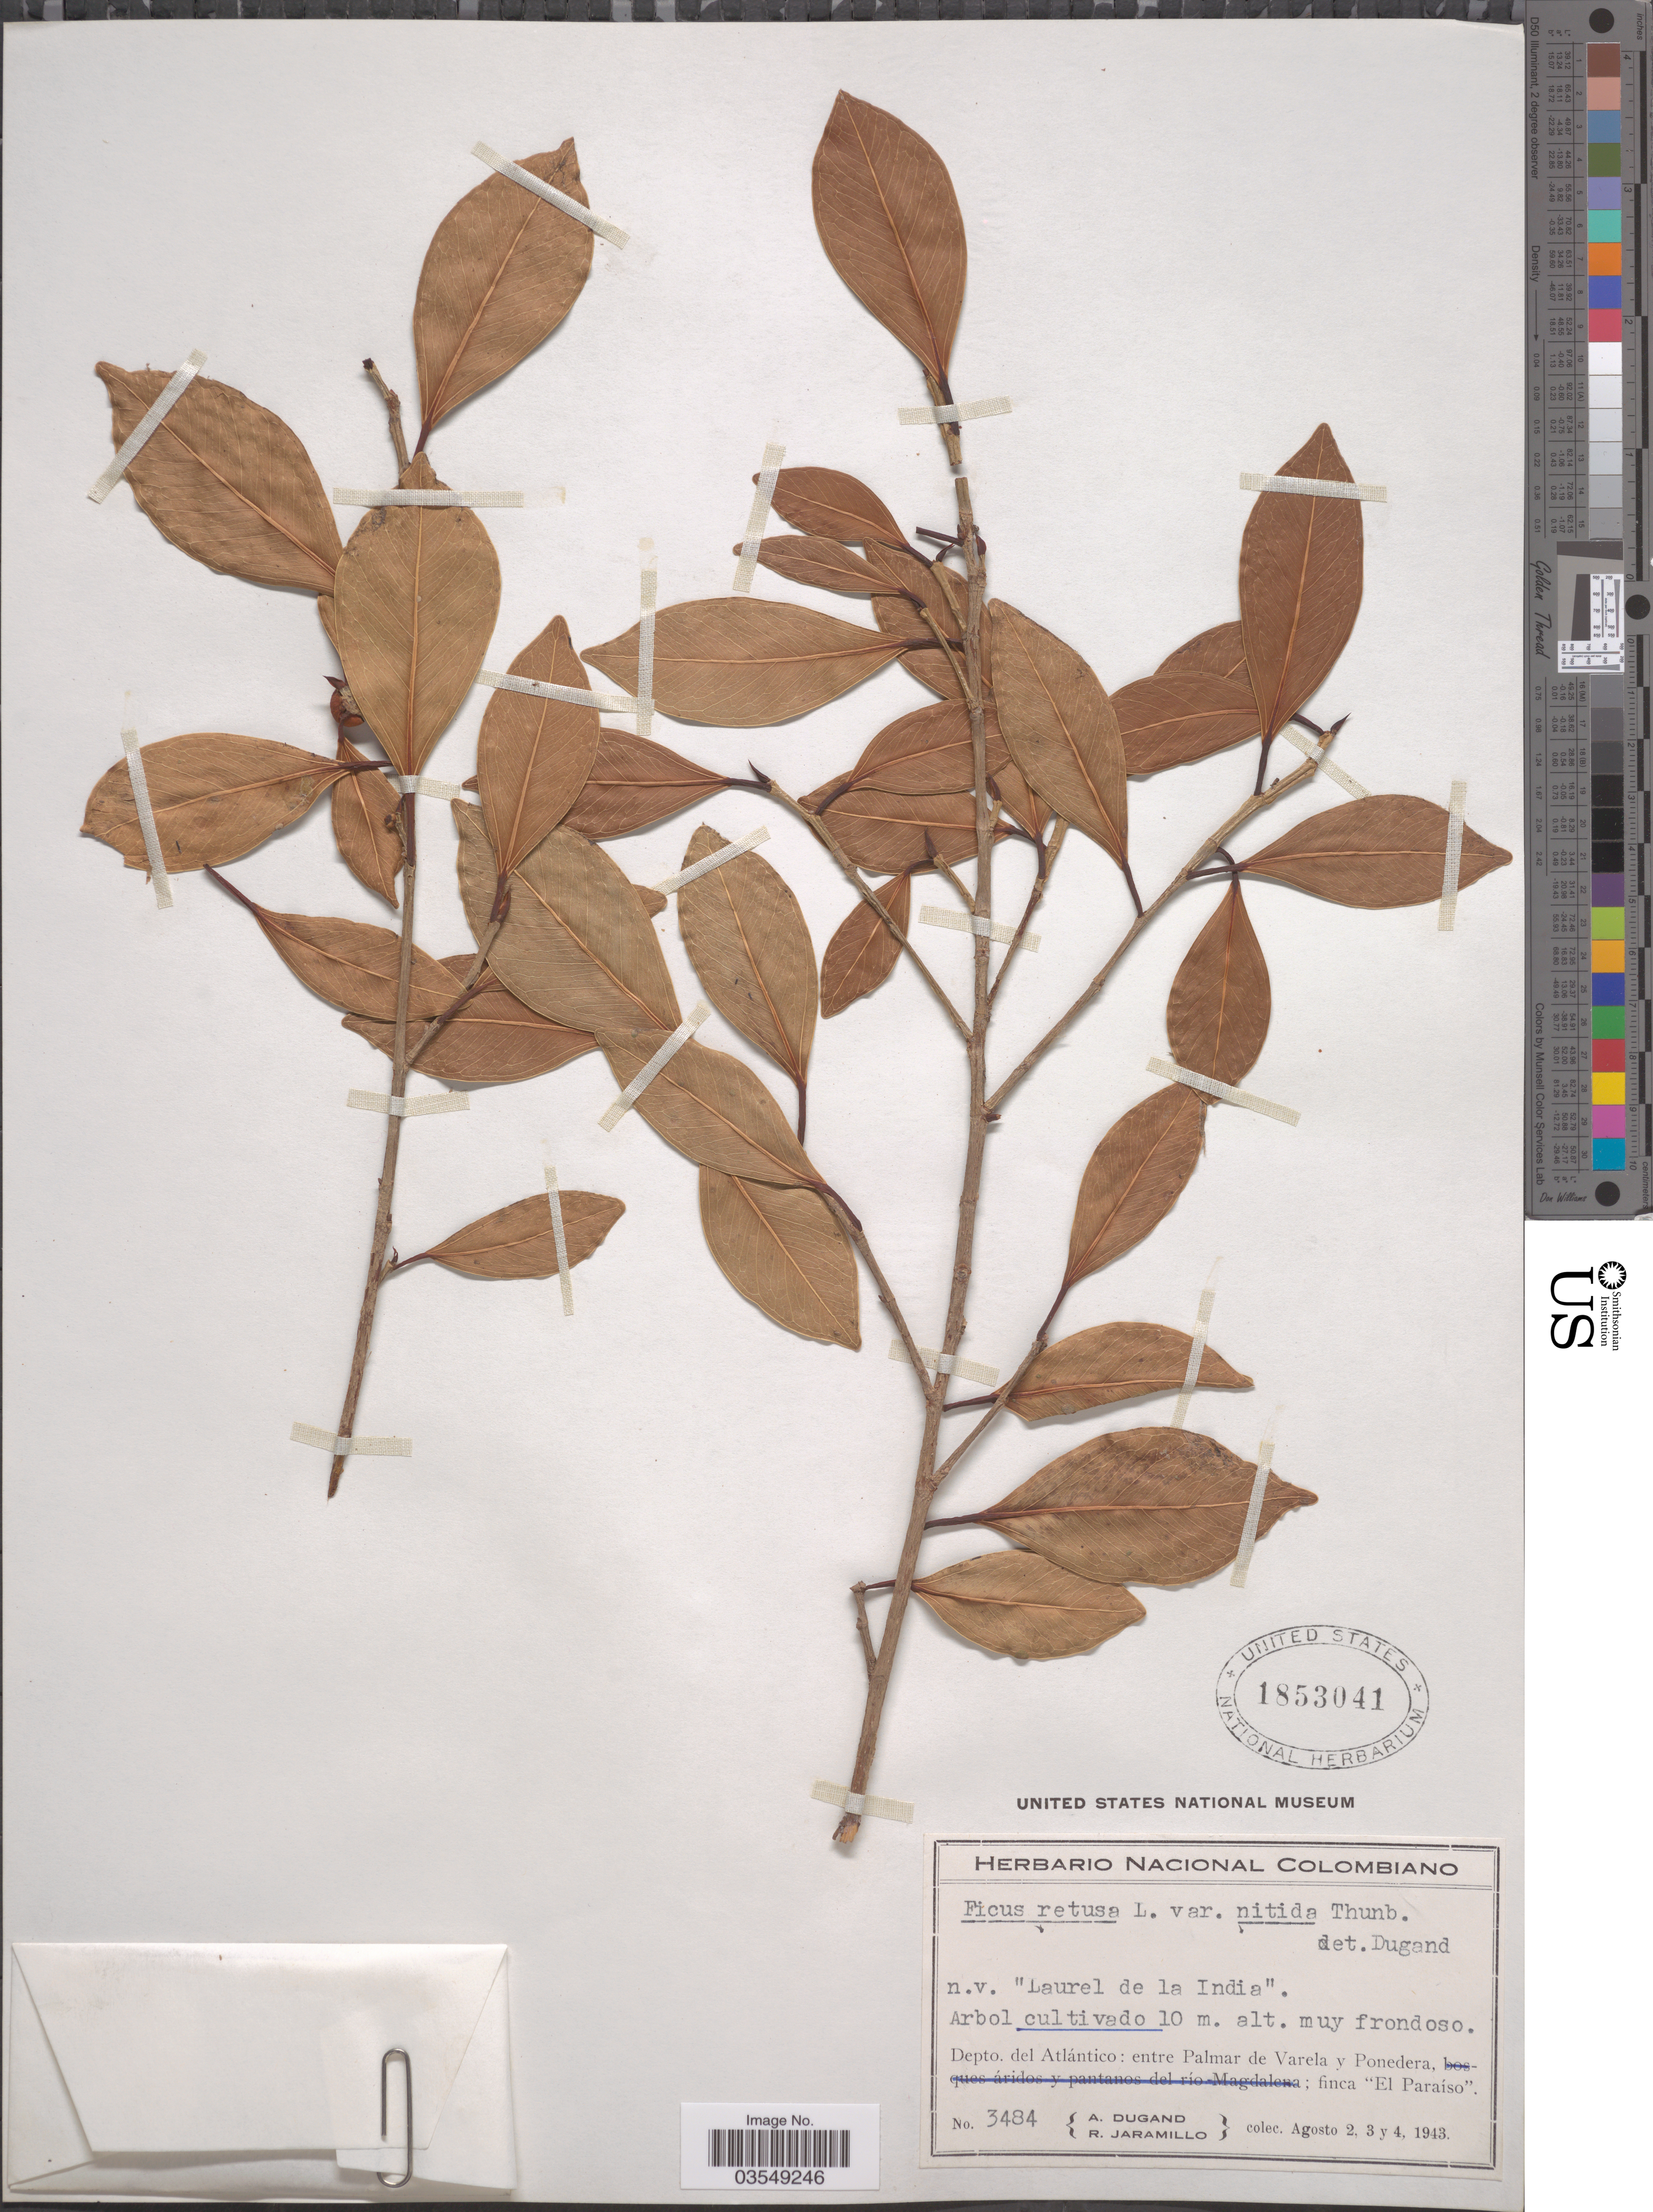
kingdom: Plantae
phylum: Tracheophyta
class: Magnoliopsida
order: Rosales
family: Moraceae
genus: Ficus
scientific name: Ficus retusa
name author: L.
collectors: A. Dugand & R. Jaramillo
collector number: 3484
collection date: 1943-08-02/1943-08-04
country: Colombia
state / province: Atlántico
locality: Depto. del Atlántico: entre Palmar de Varela y Ponedera; finca "El Paraíso".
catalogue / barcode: US 1853041